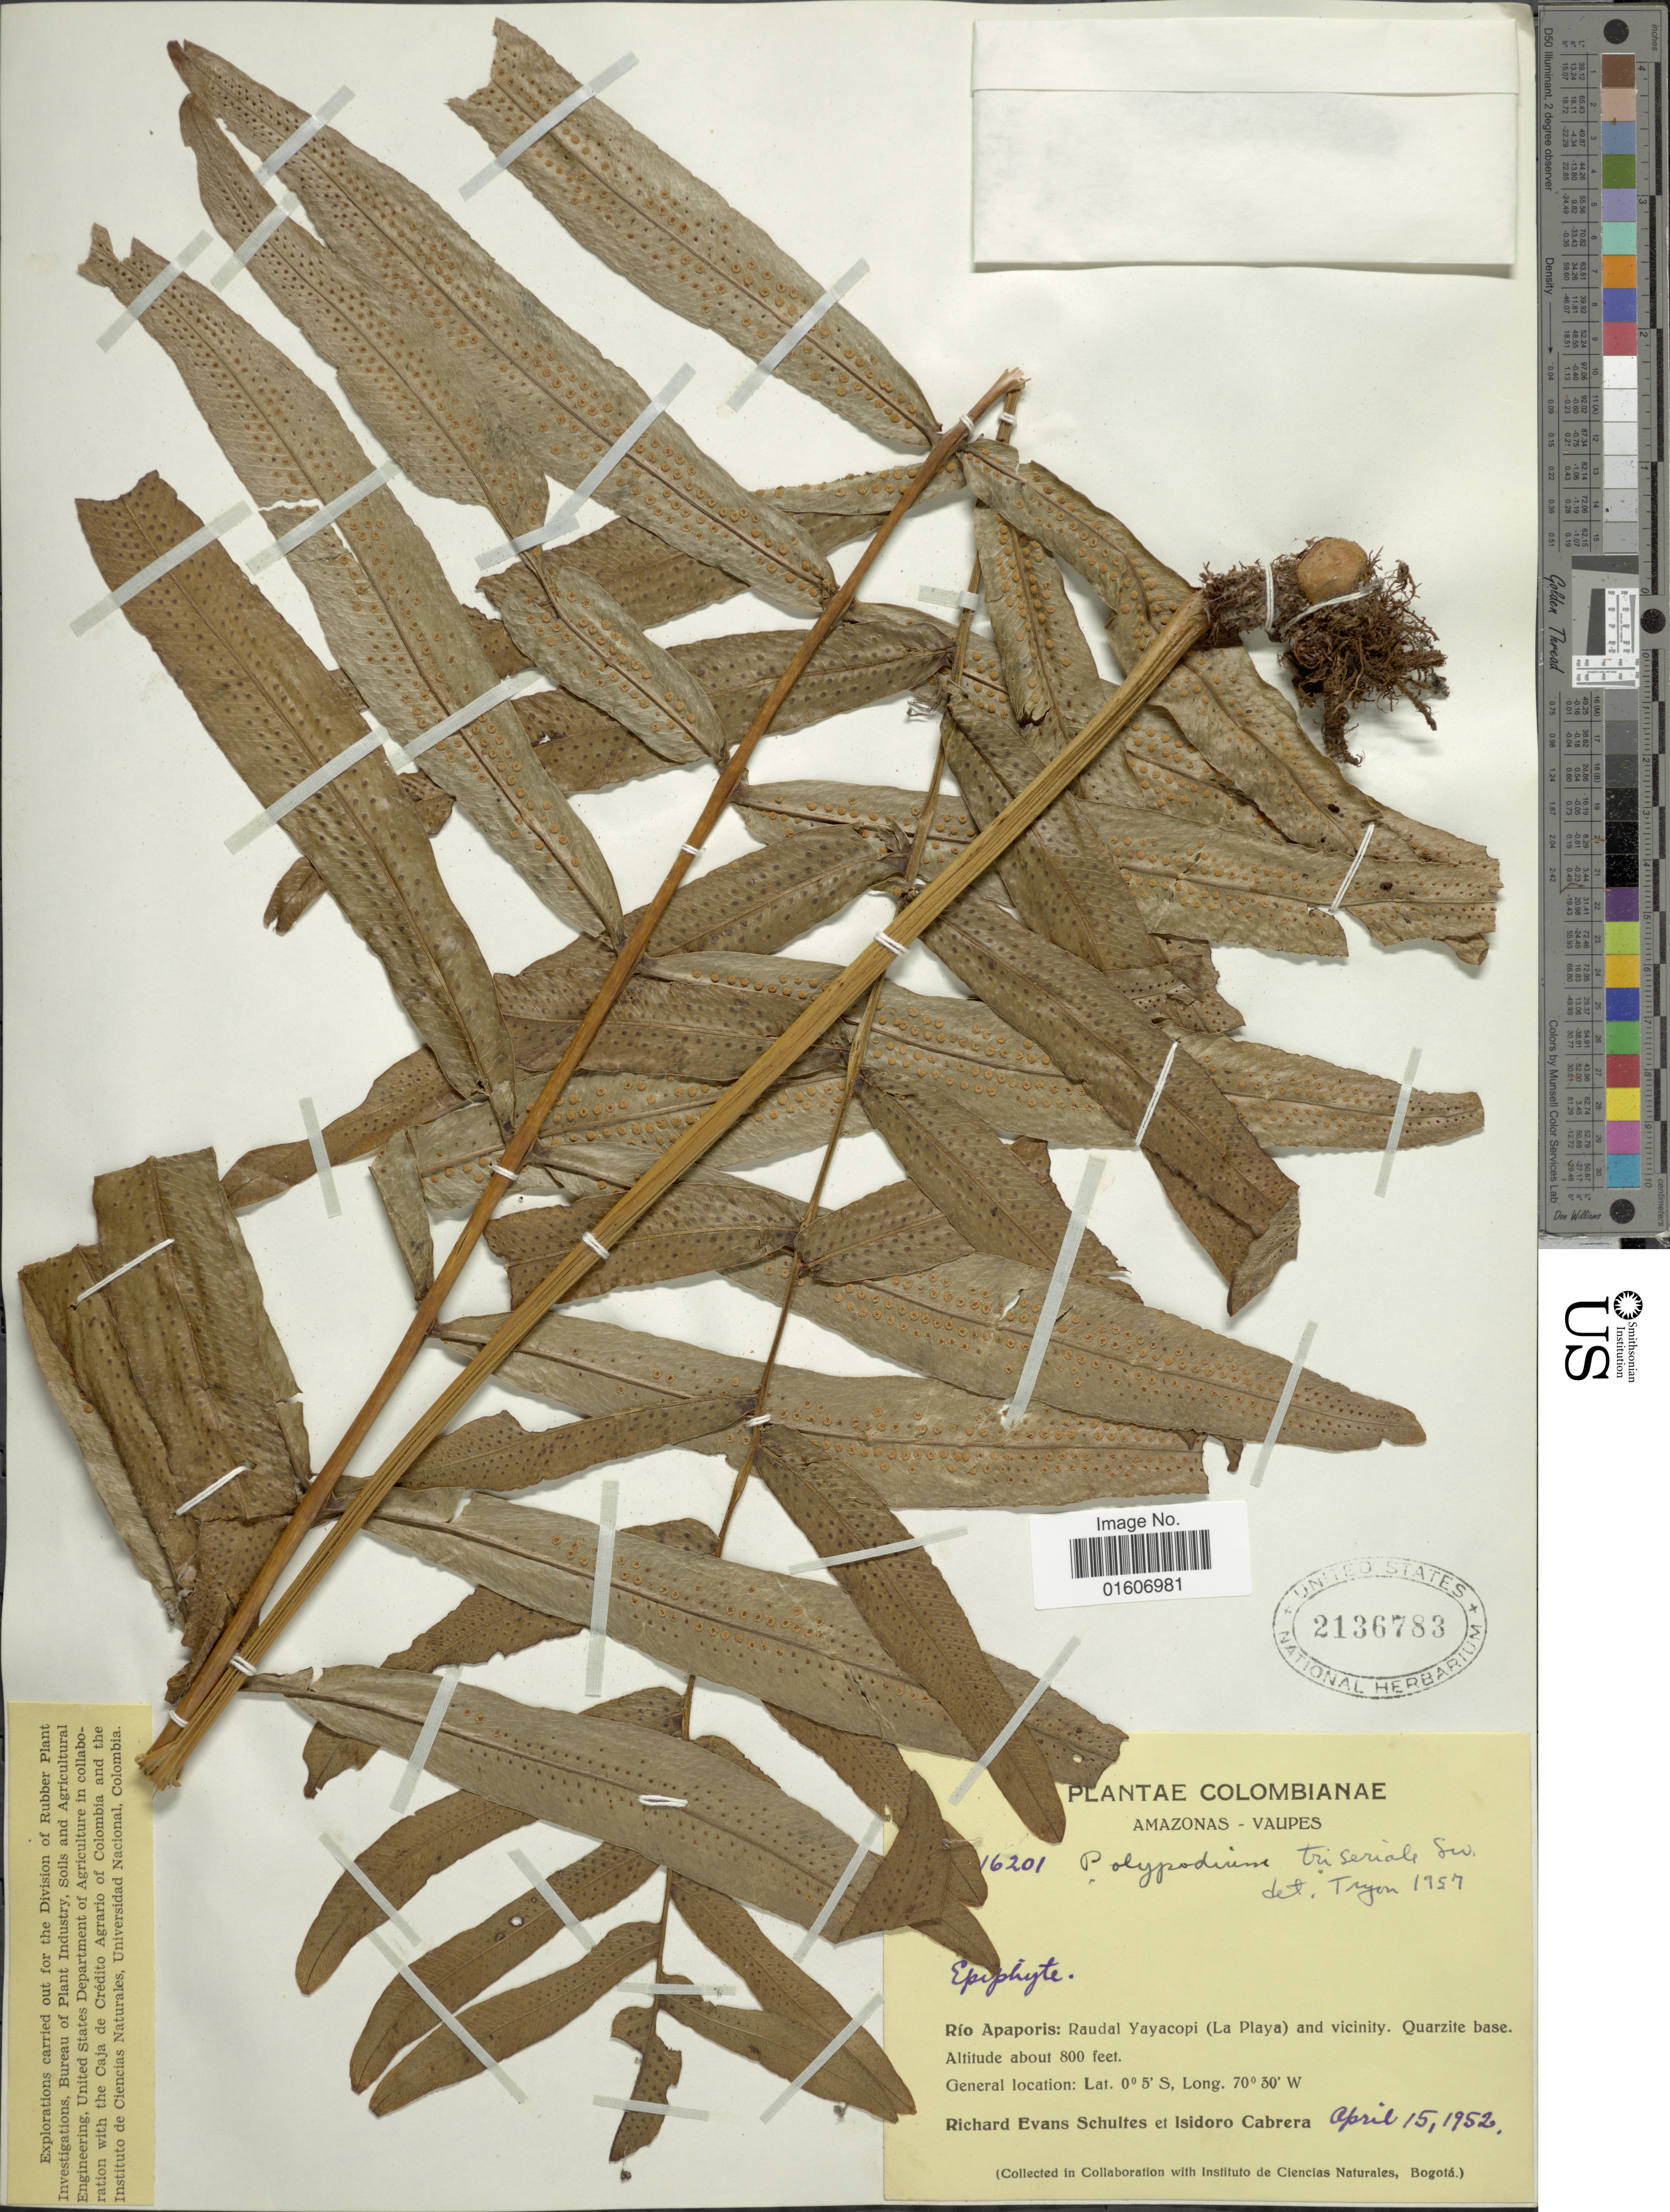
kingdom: Plantae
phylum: Tracheophyta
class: Polypodiopsida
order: Polypodiales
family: Polypodiaceae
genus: Serpocaulon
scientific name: Serpocaulon triseriale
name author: (Sw.) A.R. Sm.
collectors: R. E. Schultes & I. Cabrera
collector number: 16201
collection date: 1952-04-15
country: Colombia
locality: Amazonas - Vaupes, Río Apaporis: Raudal Yayacopi (La Playa) and vicinity. Quarzite base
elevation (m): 244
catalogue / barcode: US 2136783